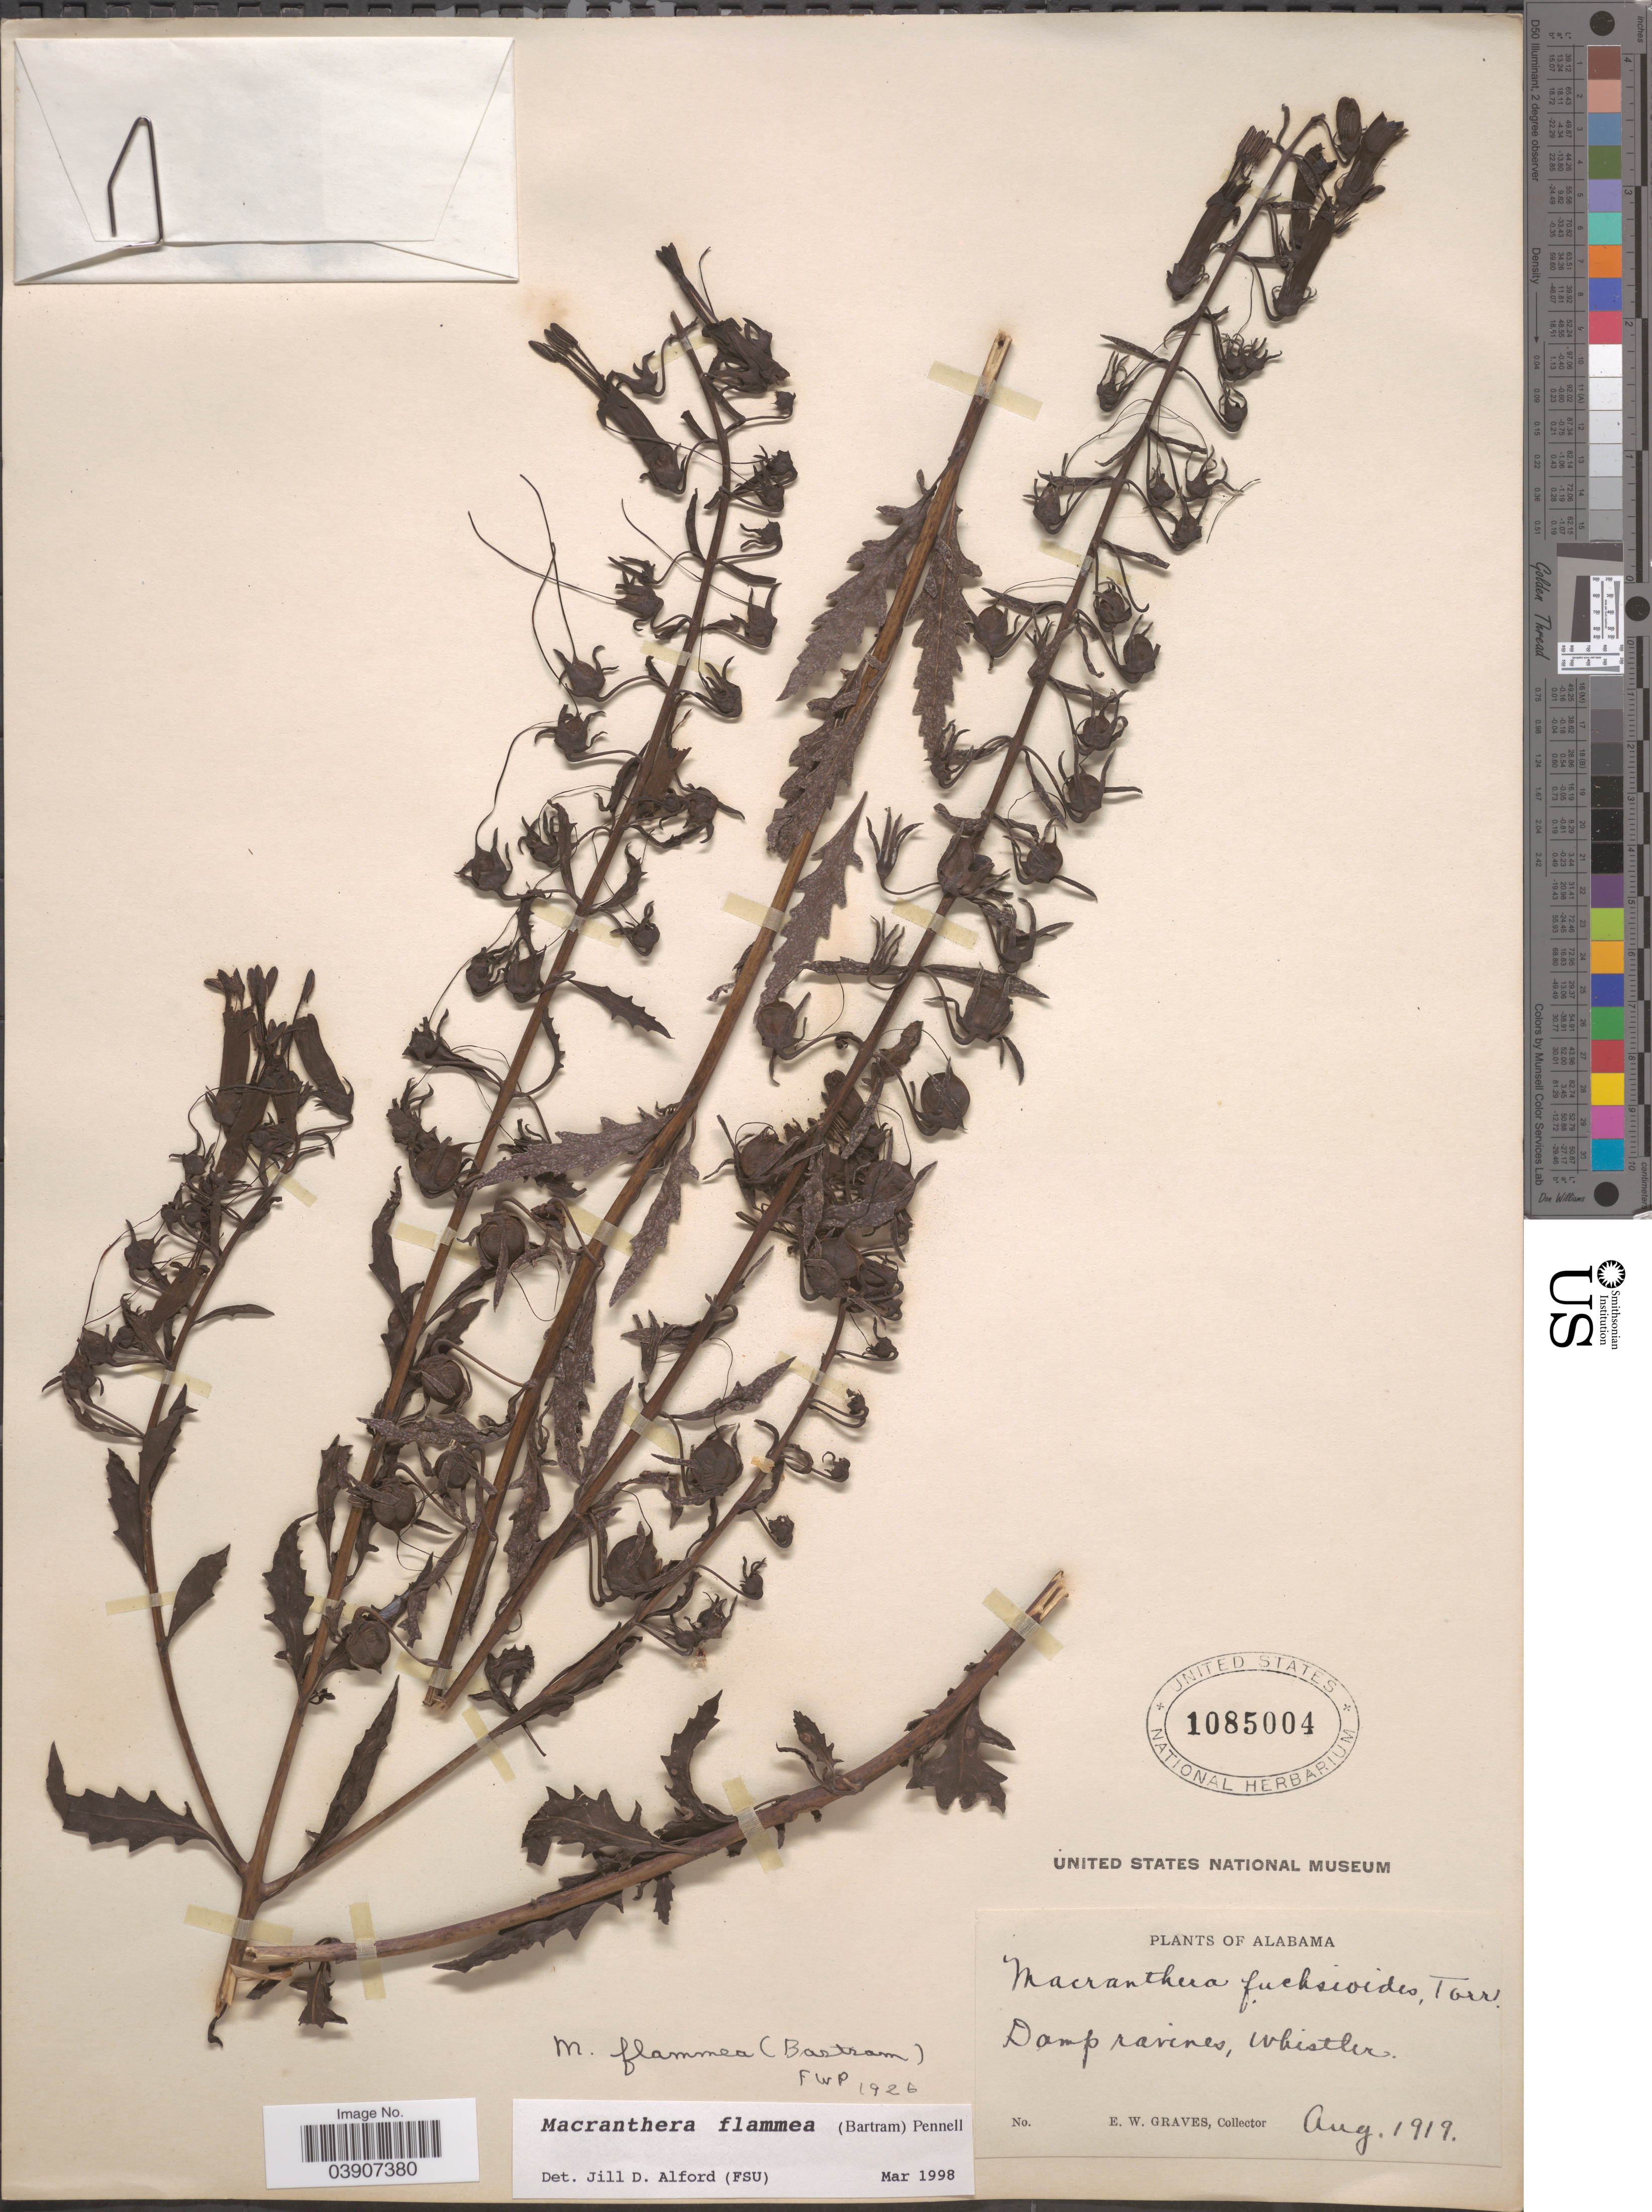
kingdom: Plantae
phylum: Tracheophyta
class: Magnoliopsida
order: Lamiales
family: Orobanchaceae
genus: Macranthera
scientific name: Macranthera flammea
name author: Pennell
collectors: E. Graves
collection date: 1919-08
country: United States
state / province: Alabama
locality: Damp ravines, Whistler.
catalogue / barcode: US 1085004